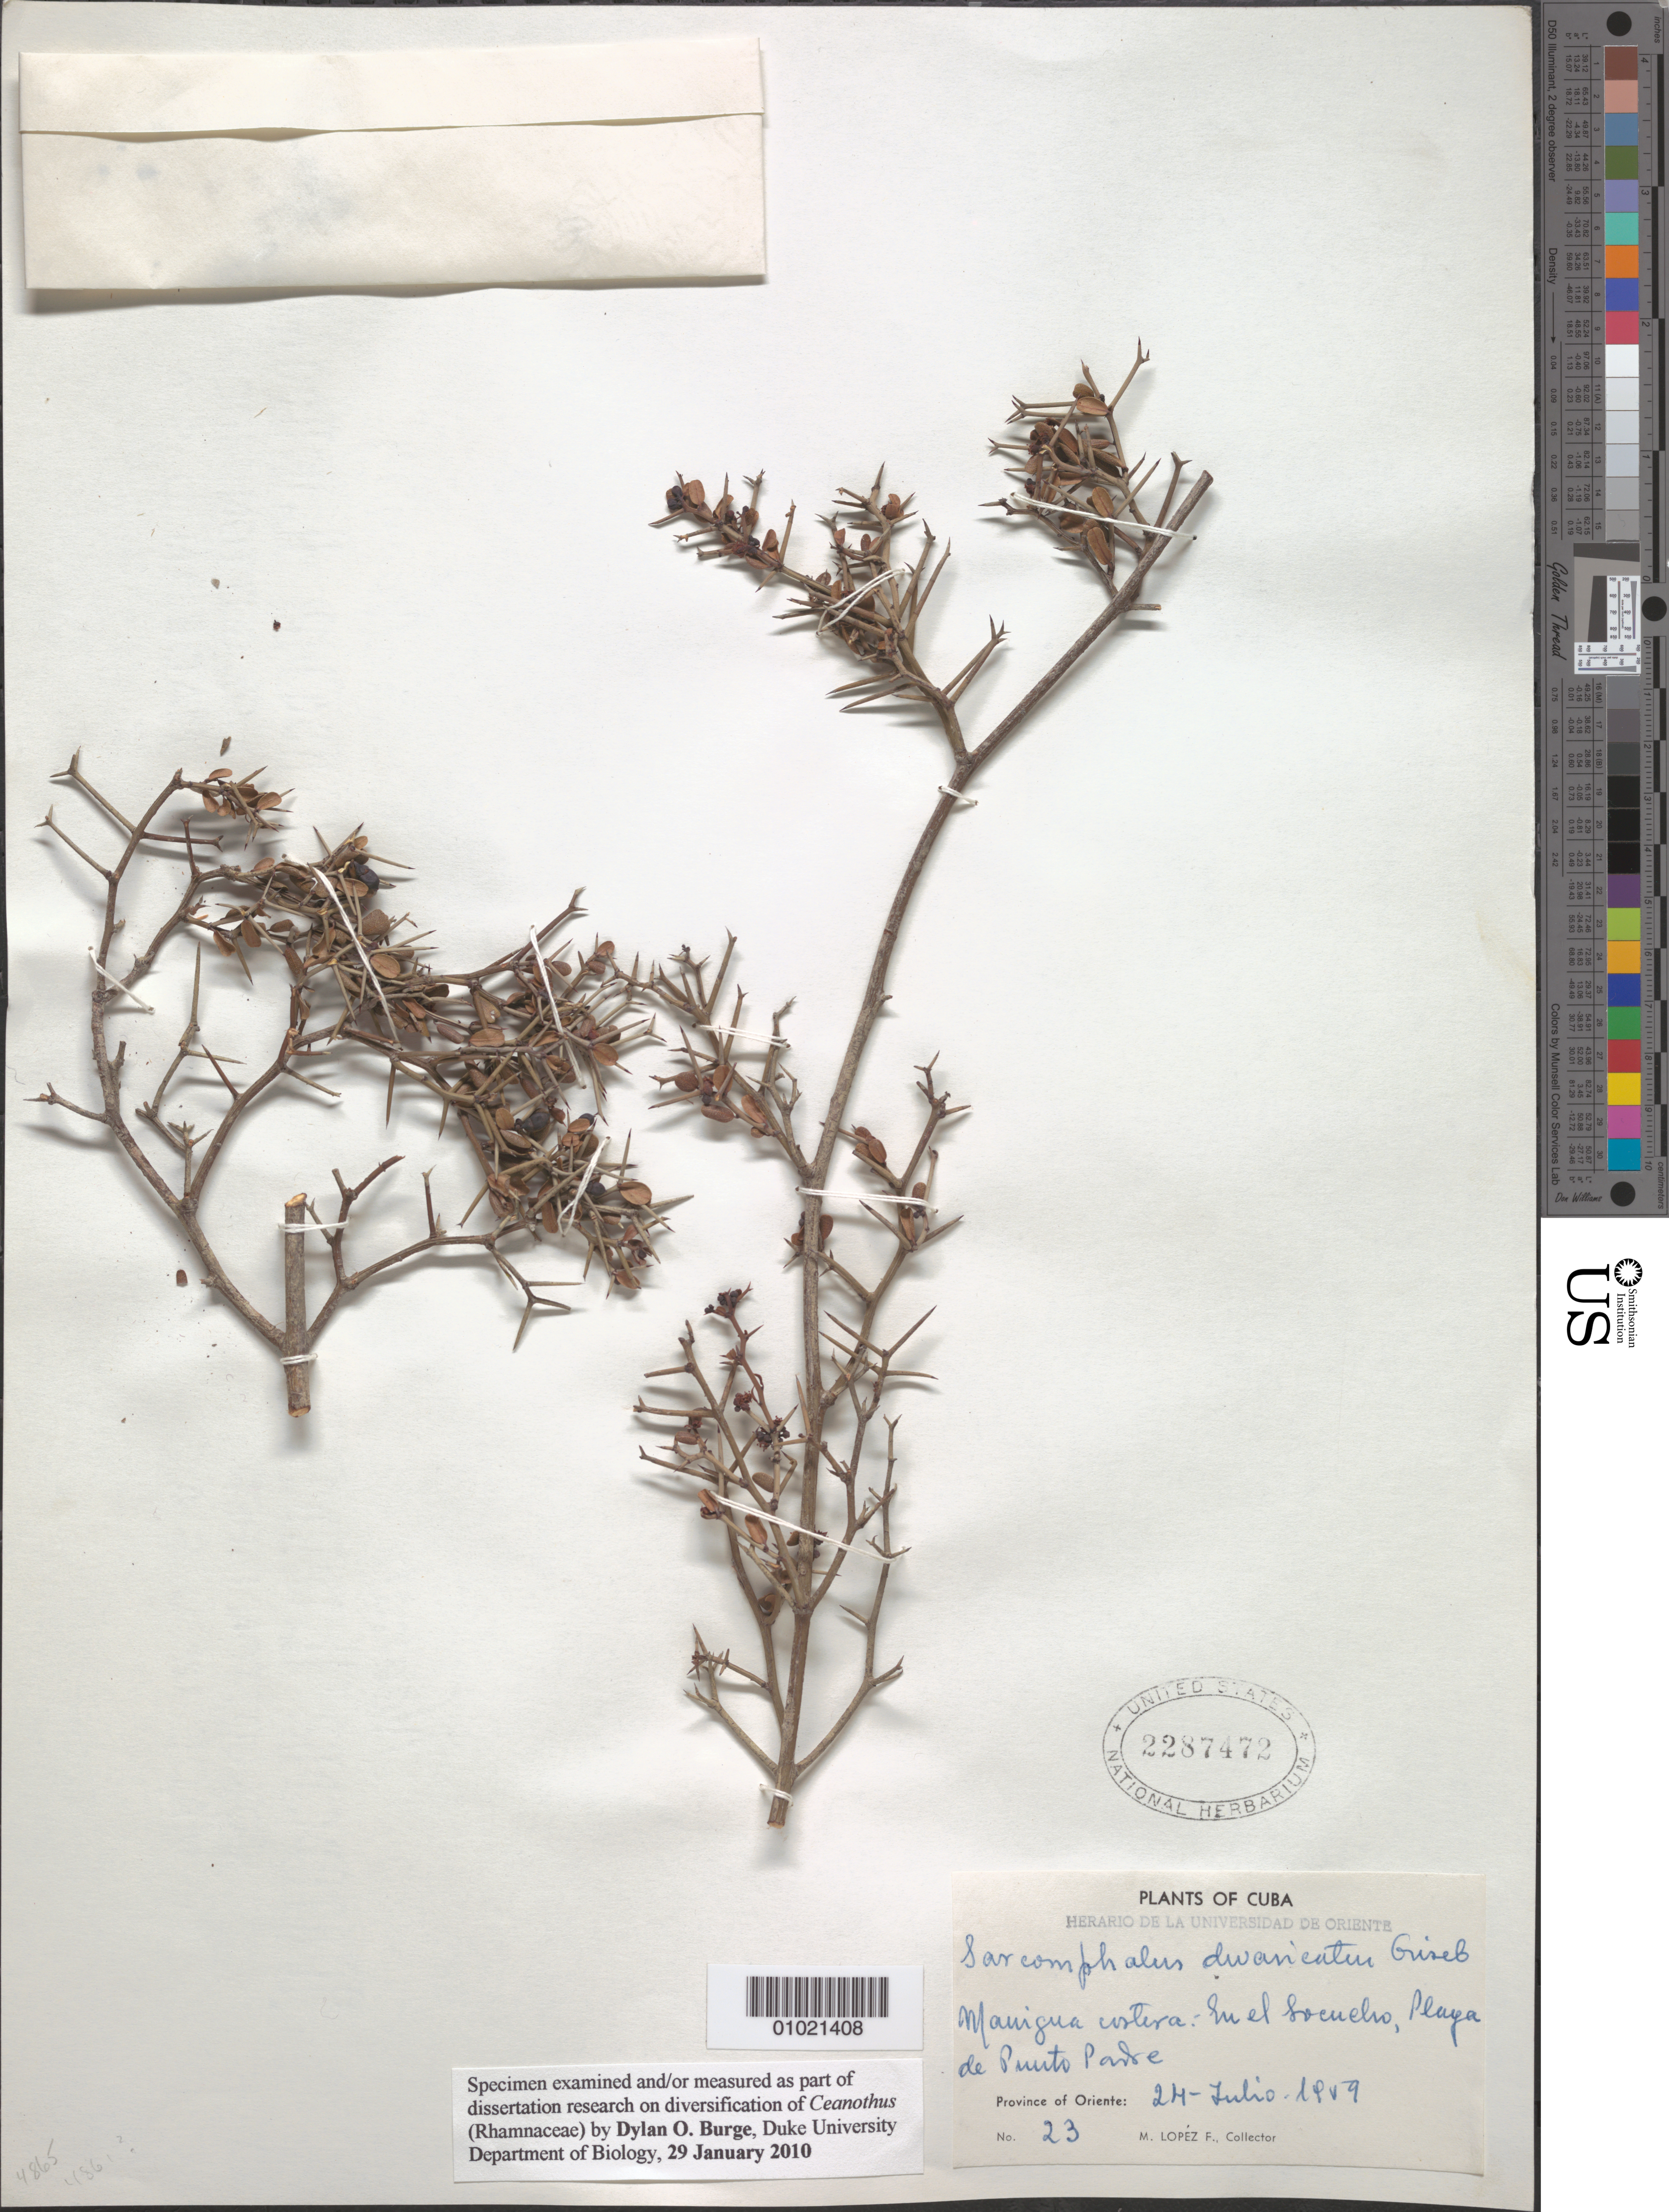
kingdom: Plantae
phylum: Tracheophyta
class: Magnoliopsida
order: Rosales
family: Rhamnaceae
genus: Sarcomphalus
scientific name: Sarcomphalus divaricatus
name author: Griseb.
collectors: M. López Figueiras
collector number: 23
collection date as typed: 24 Jul 1959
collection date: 1959-07-24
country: Cuba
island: Cuba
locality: Oriente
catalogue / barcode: US 2287472